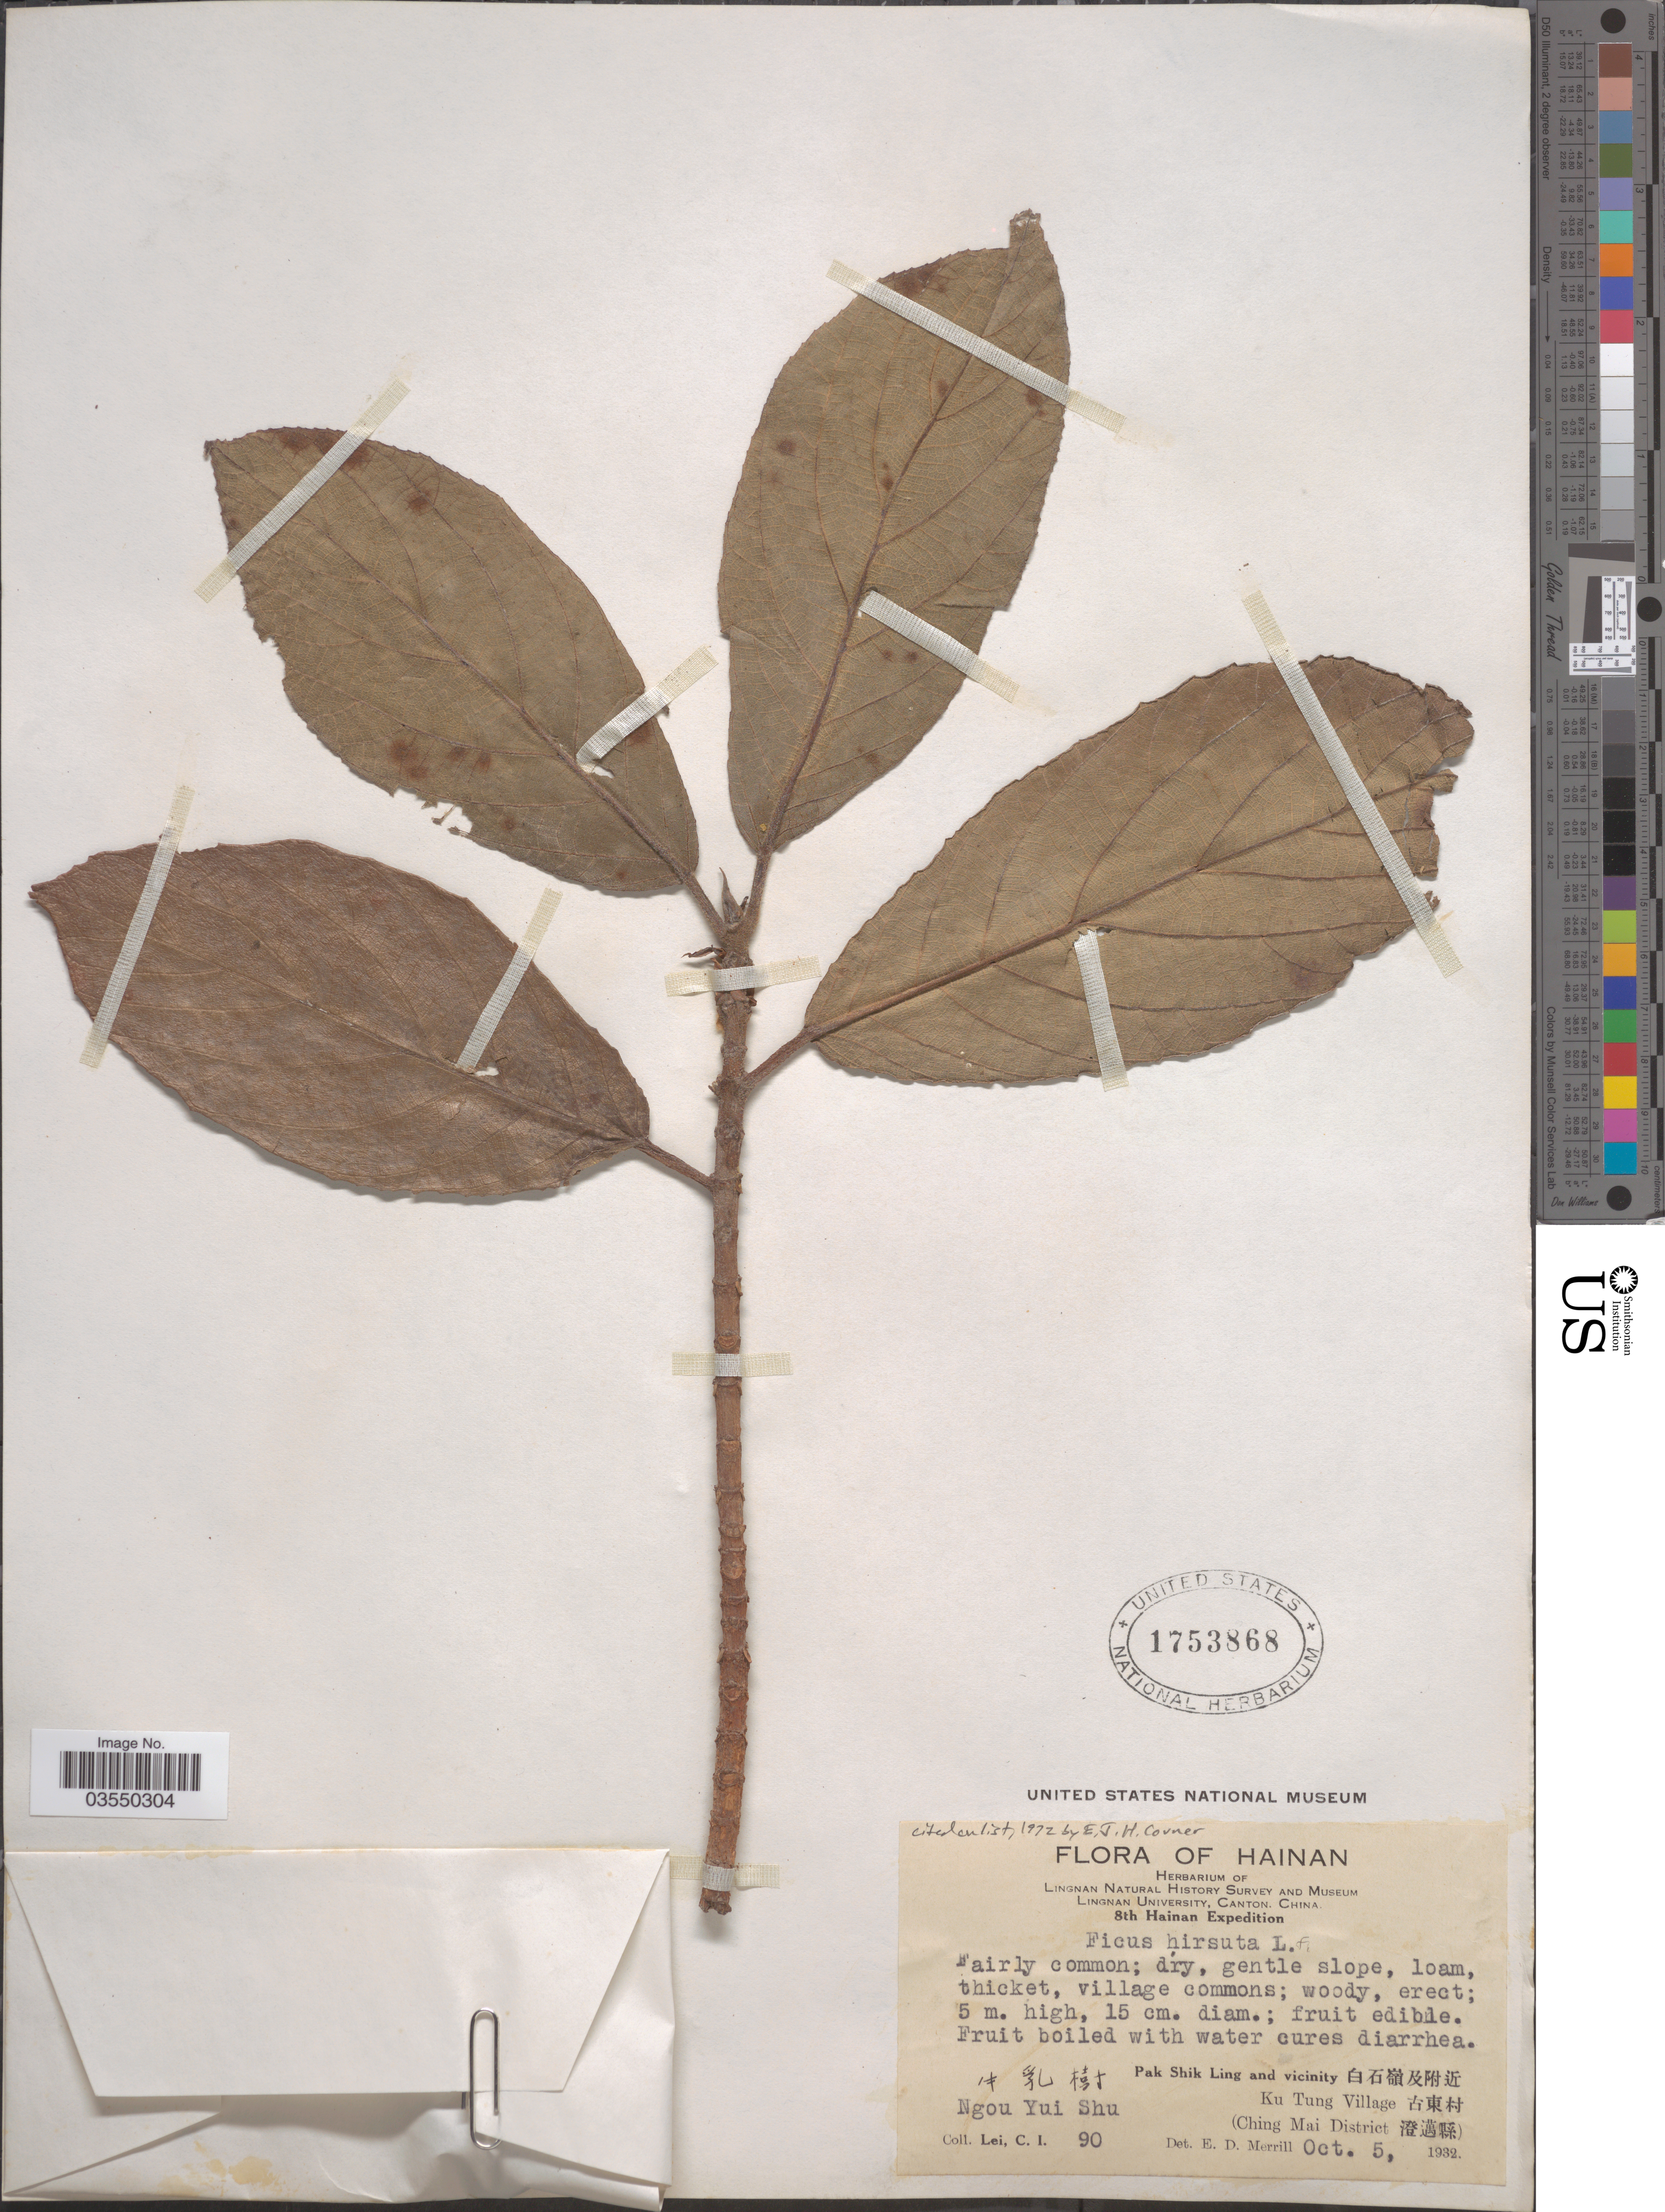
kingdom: Plantae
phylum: Tracheophyta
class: Magnoliopsida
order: Rosales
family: Moraceae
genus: Ficus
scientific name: Ficus hispida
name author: L. f.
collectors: C. I. Lei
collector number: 90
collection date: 1932-10-05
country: China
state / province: Hainan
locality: X Ngou Yui Shu. Pak Shik Ling and vicinity X. Ku Tung Village X (Ching Mai District X).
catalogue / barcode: US 1753868